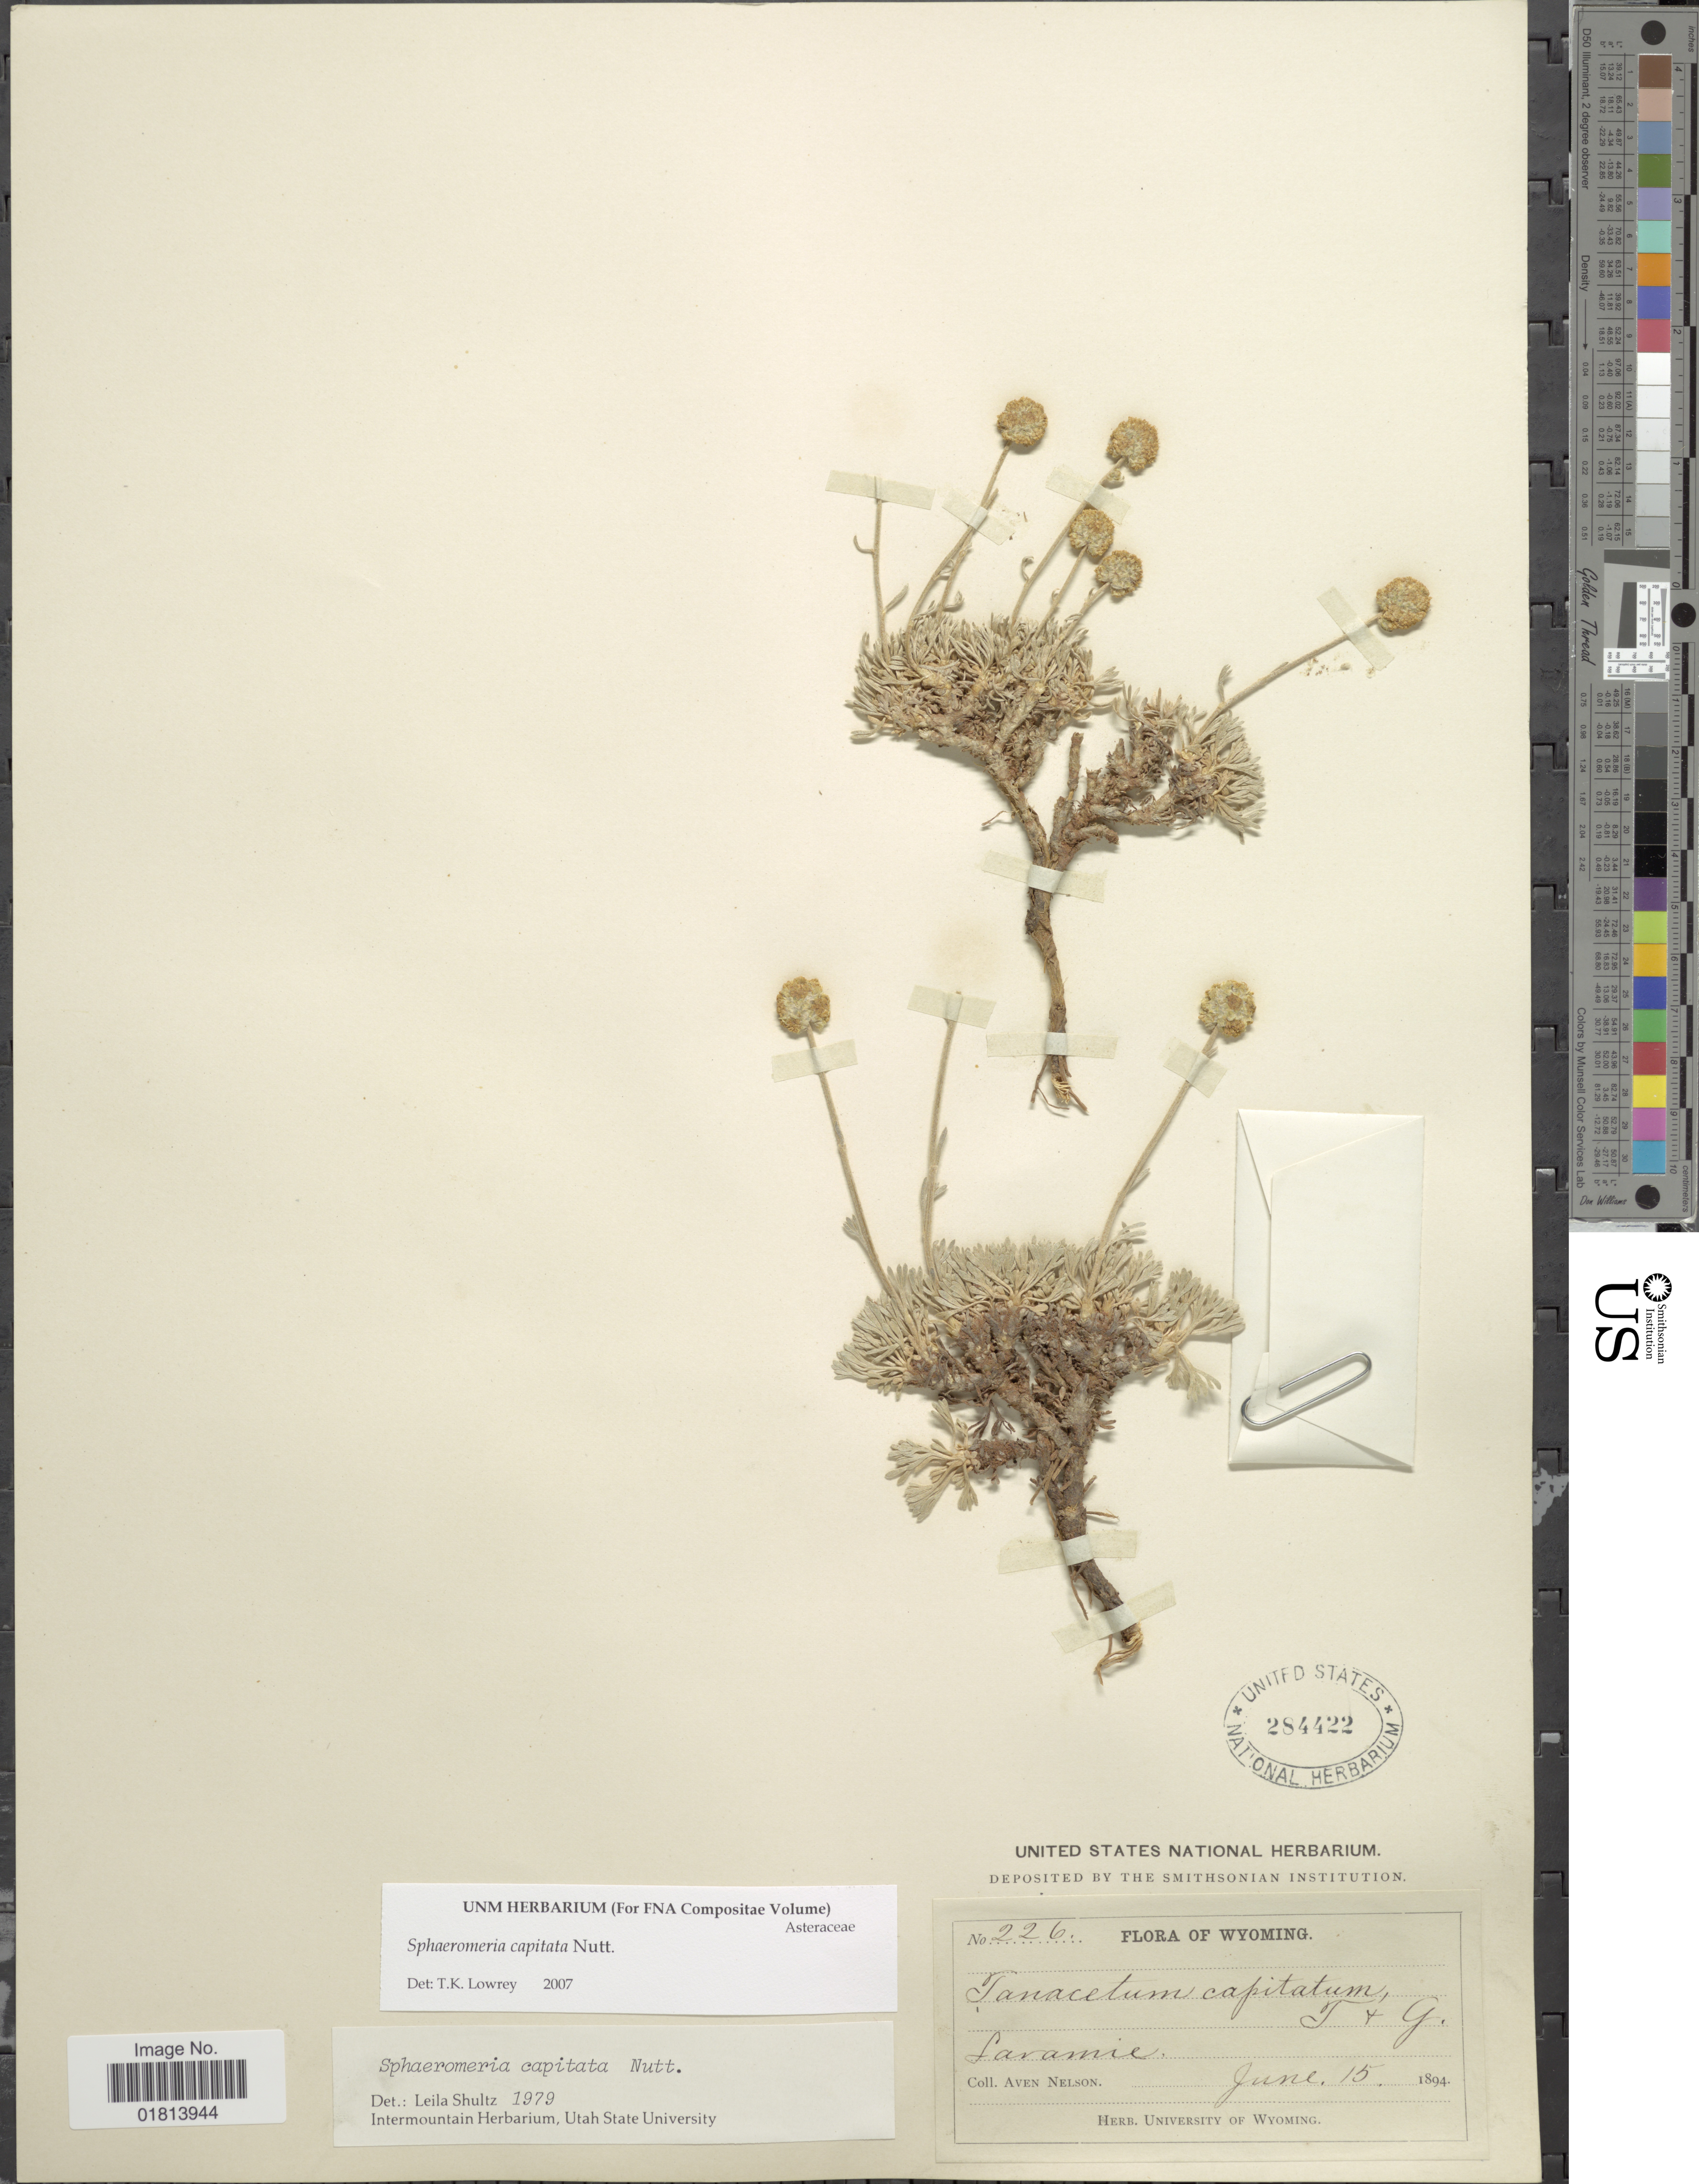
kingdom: Plantae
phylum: Tracheophyta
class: Magnoliopsida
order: Asterales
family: Asteraceae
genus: Sphaeromeria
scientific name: Sphaeromeria capitata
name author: Nutt.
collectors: A. Nelson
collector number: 226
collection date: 1894-06-15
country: United States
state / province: Wyoming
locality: Laramie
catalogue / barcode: US 284422